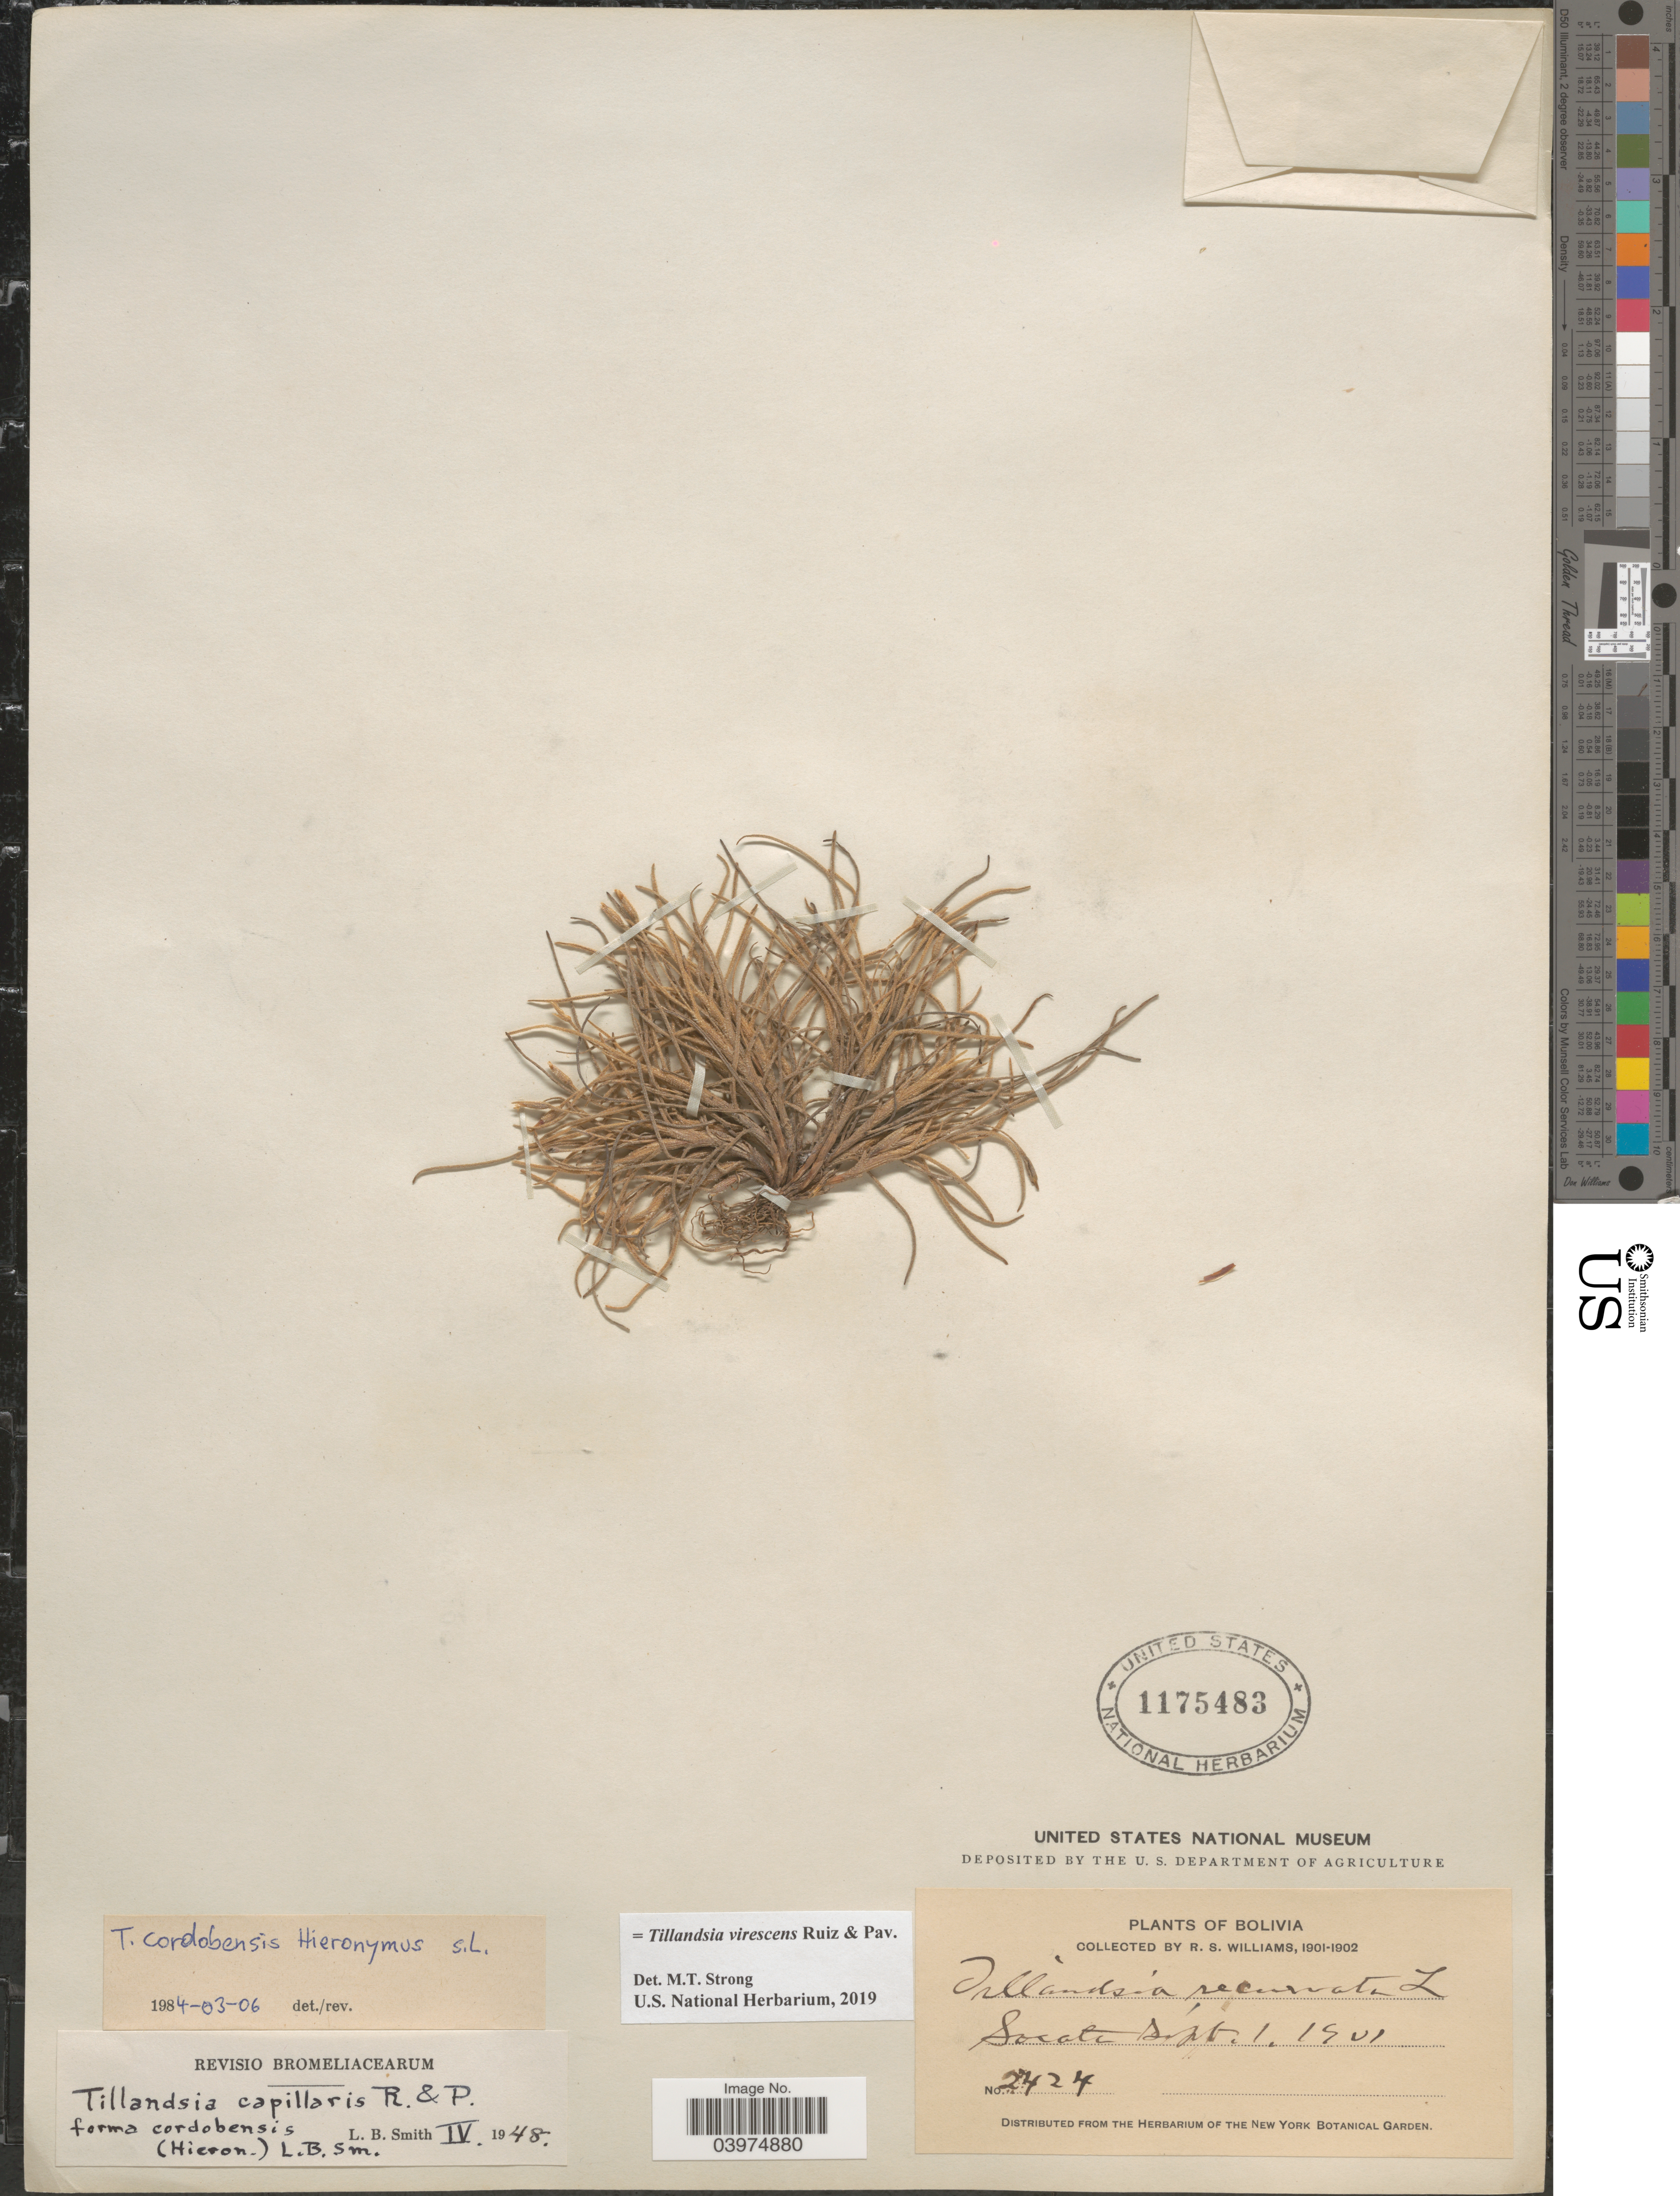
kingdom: Plantae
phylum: Tracheophyta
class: Liliopsida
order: Poales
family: Bromeliaceae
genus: Tillandsia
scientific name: Tillandsia virescens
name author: Ruiz & Pav.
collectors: R. S. Williams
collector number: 2424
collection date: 1901-09-01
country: Bolivia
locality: Sorata.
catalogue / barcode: US 1175483